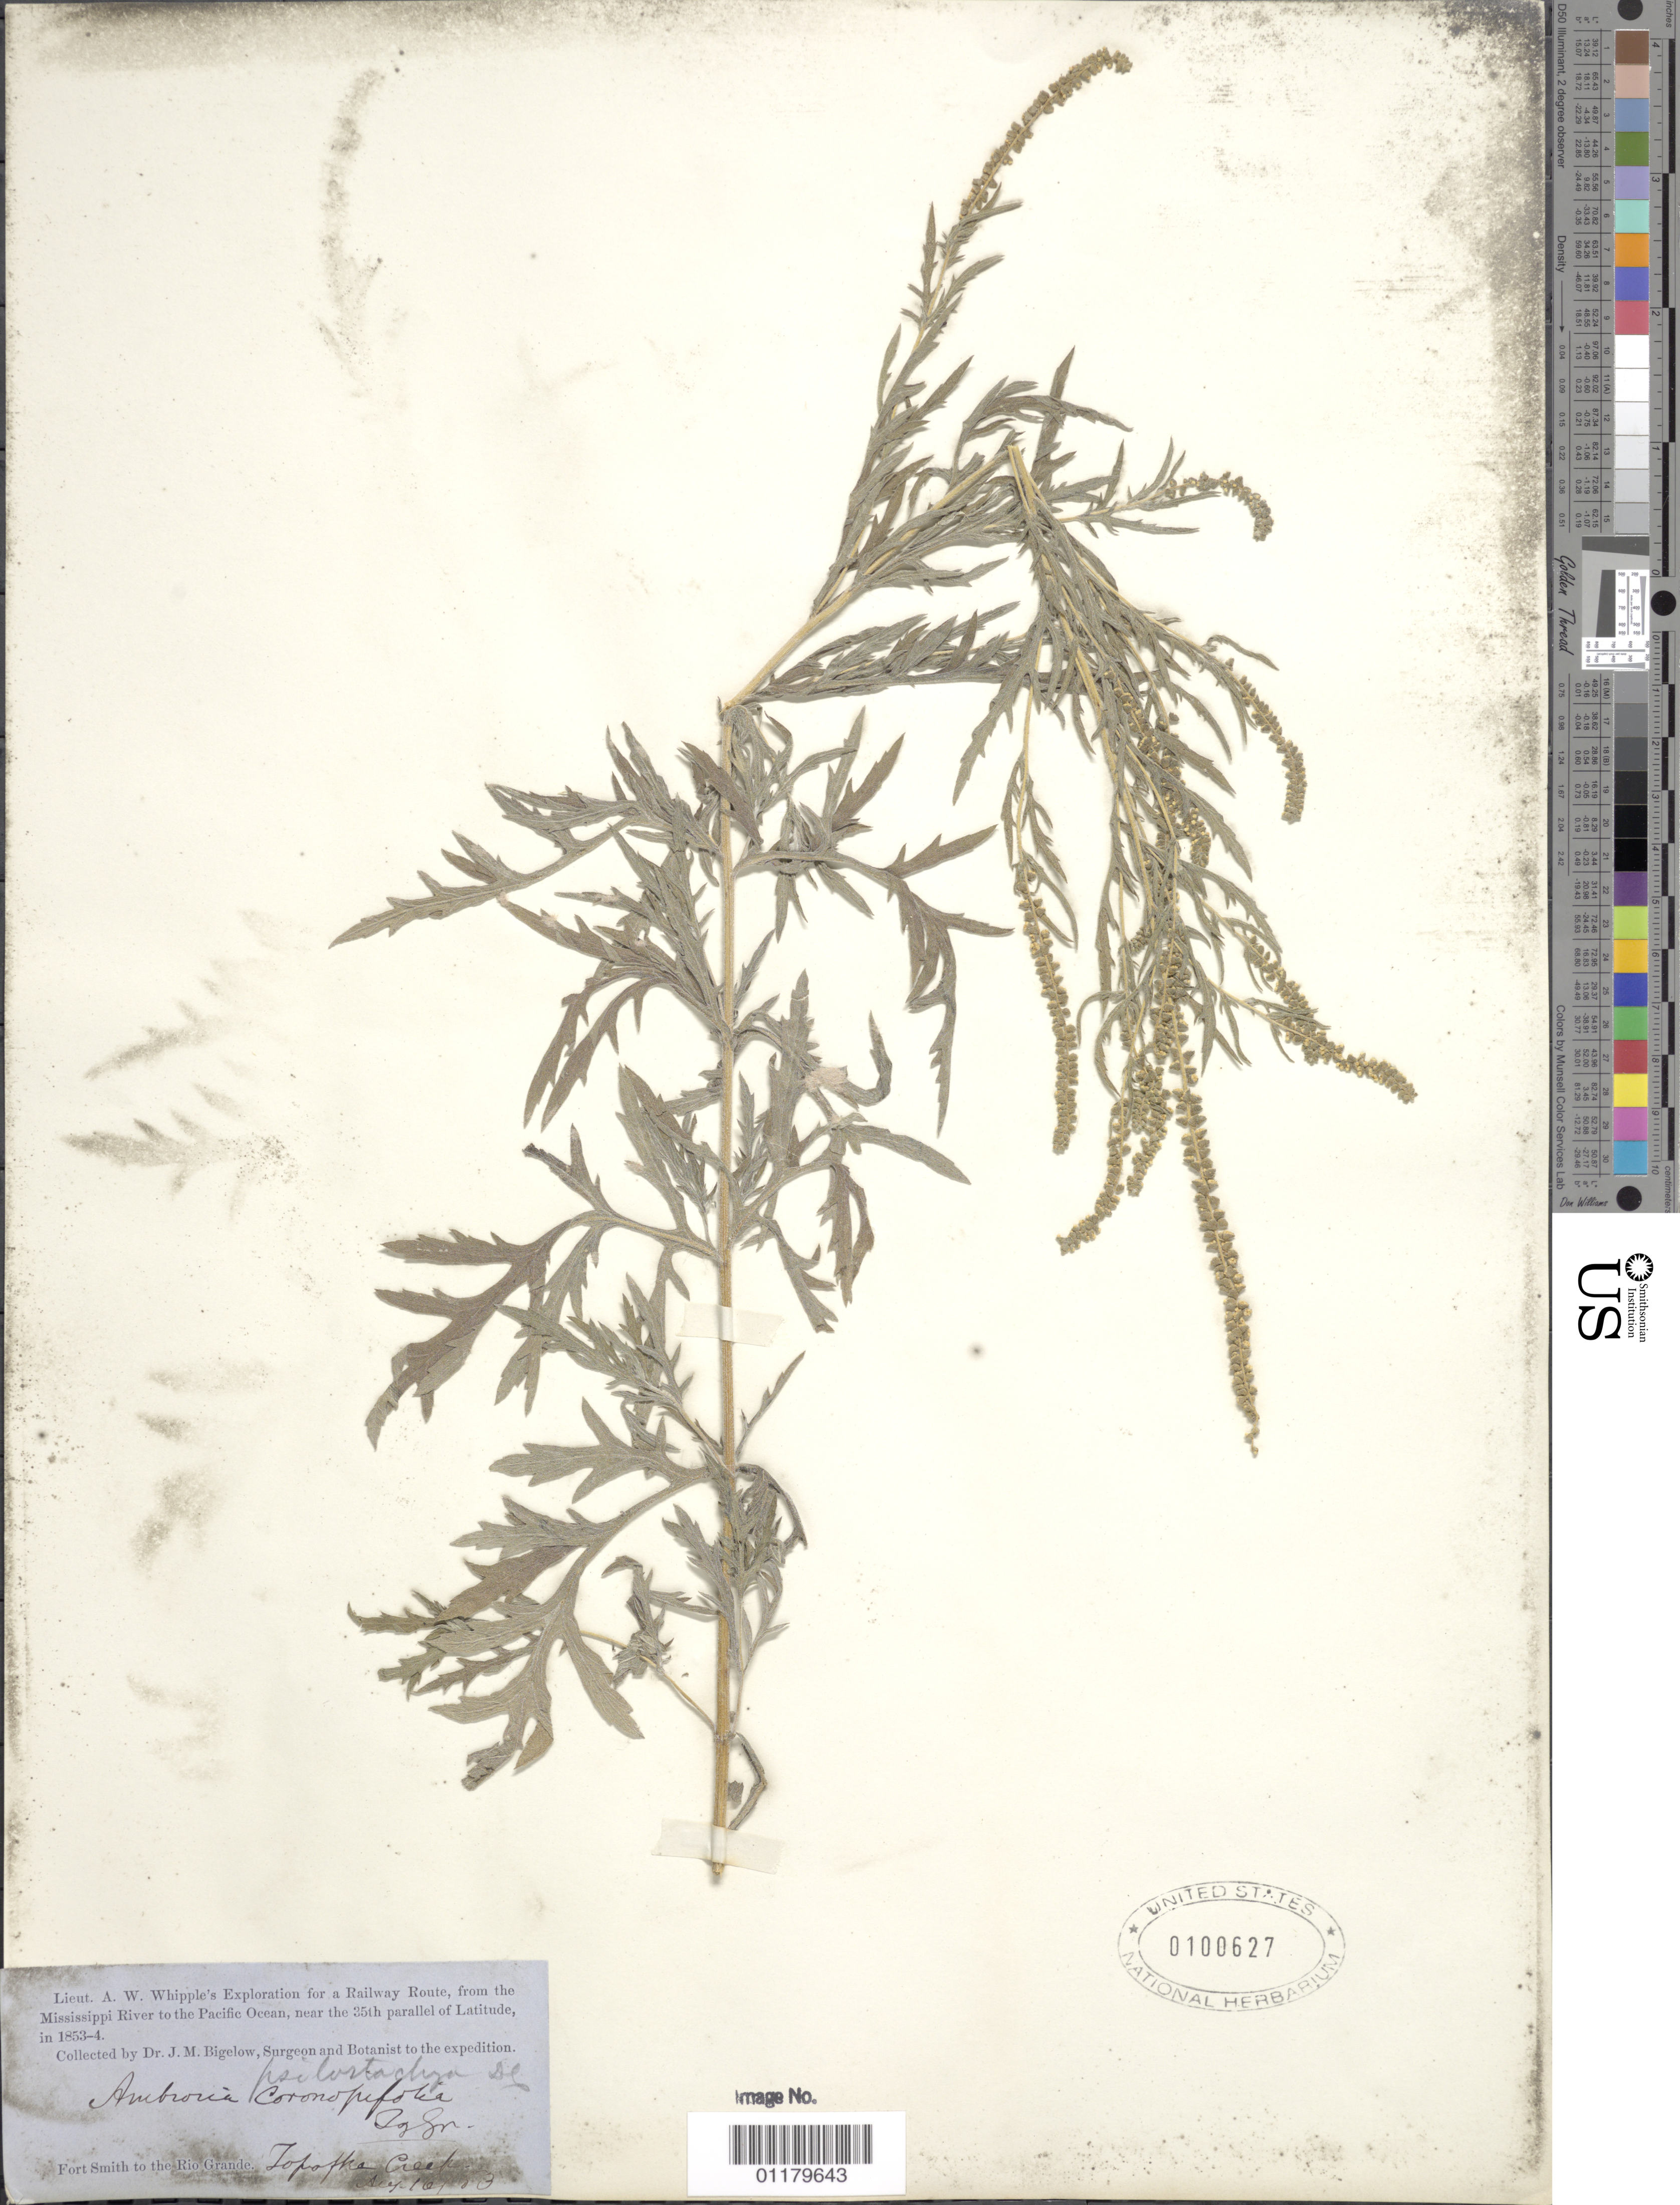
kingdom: Plantae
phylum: Tracheophyta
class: Magnoliopsida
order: Asterales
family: Asteraceae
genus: Ambrosia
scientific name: Ambrosia psilostachya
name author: DC.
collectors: J. M. Bigelow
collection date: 1853-08-16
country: United States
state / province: Oklahoma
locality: Topofke Creek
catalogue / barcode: US 100627